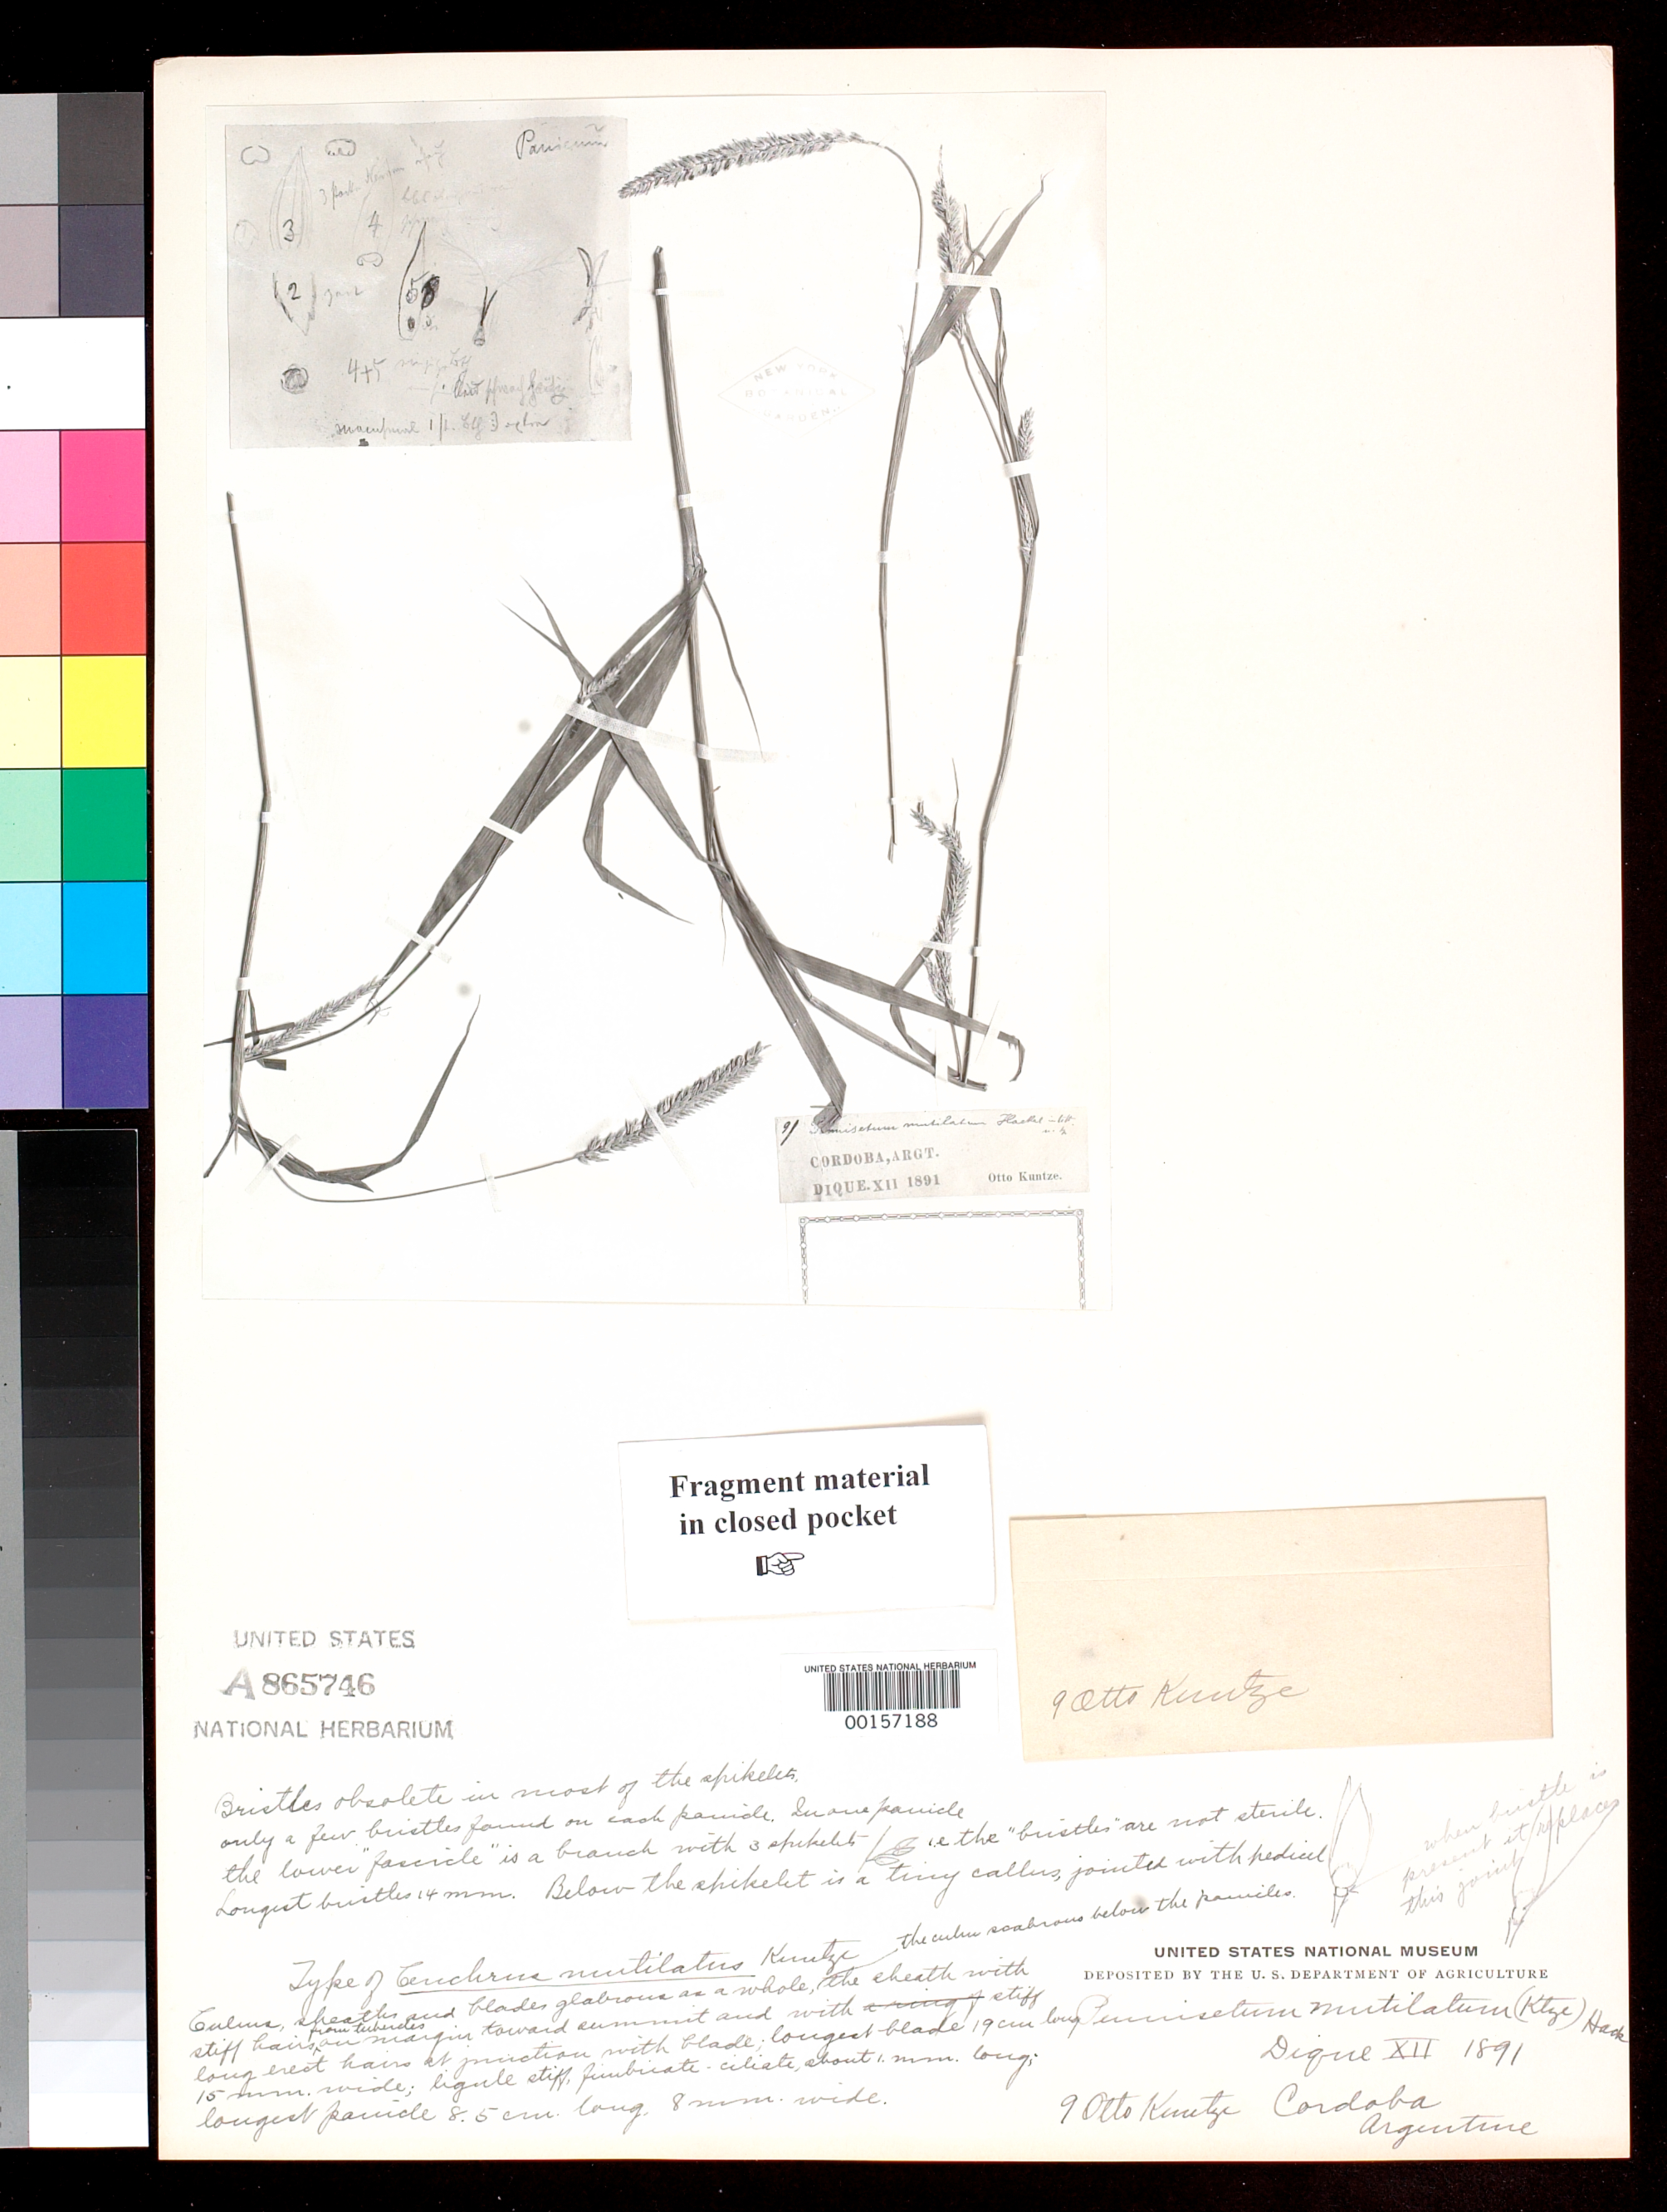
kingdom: Plantae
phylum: Tracheophyta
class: Liliopsida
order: Poales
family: Poaceae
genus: Cenchrus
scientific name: Cenchrus mutilatus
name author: Kuntze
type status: Type Fragment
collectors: C.E.O. Kuntze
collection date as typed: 1891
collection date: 1891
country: Argentina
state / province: Córdoba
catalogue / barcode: US 865746A